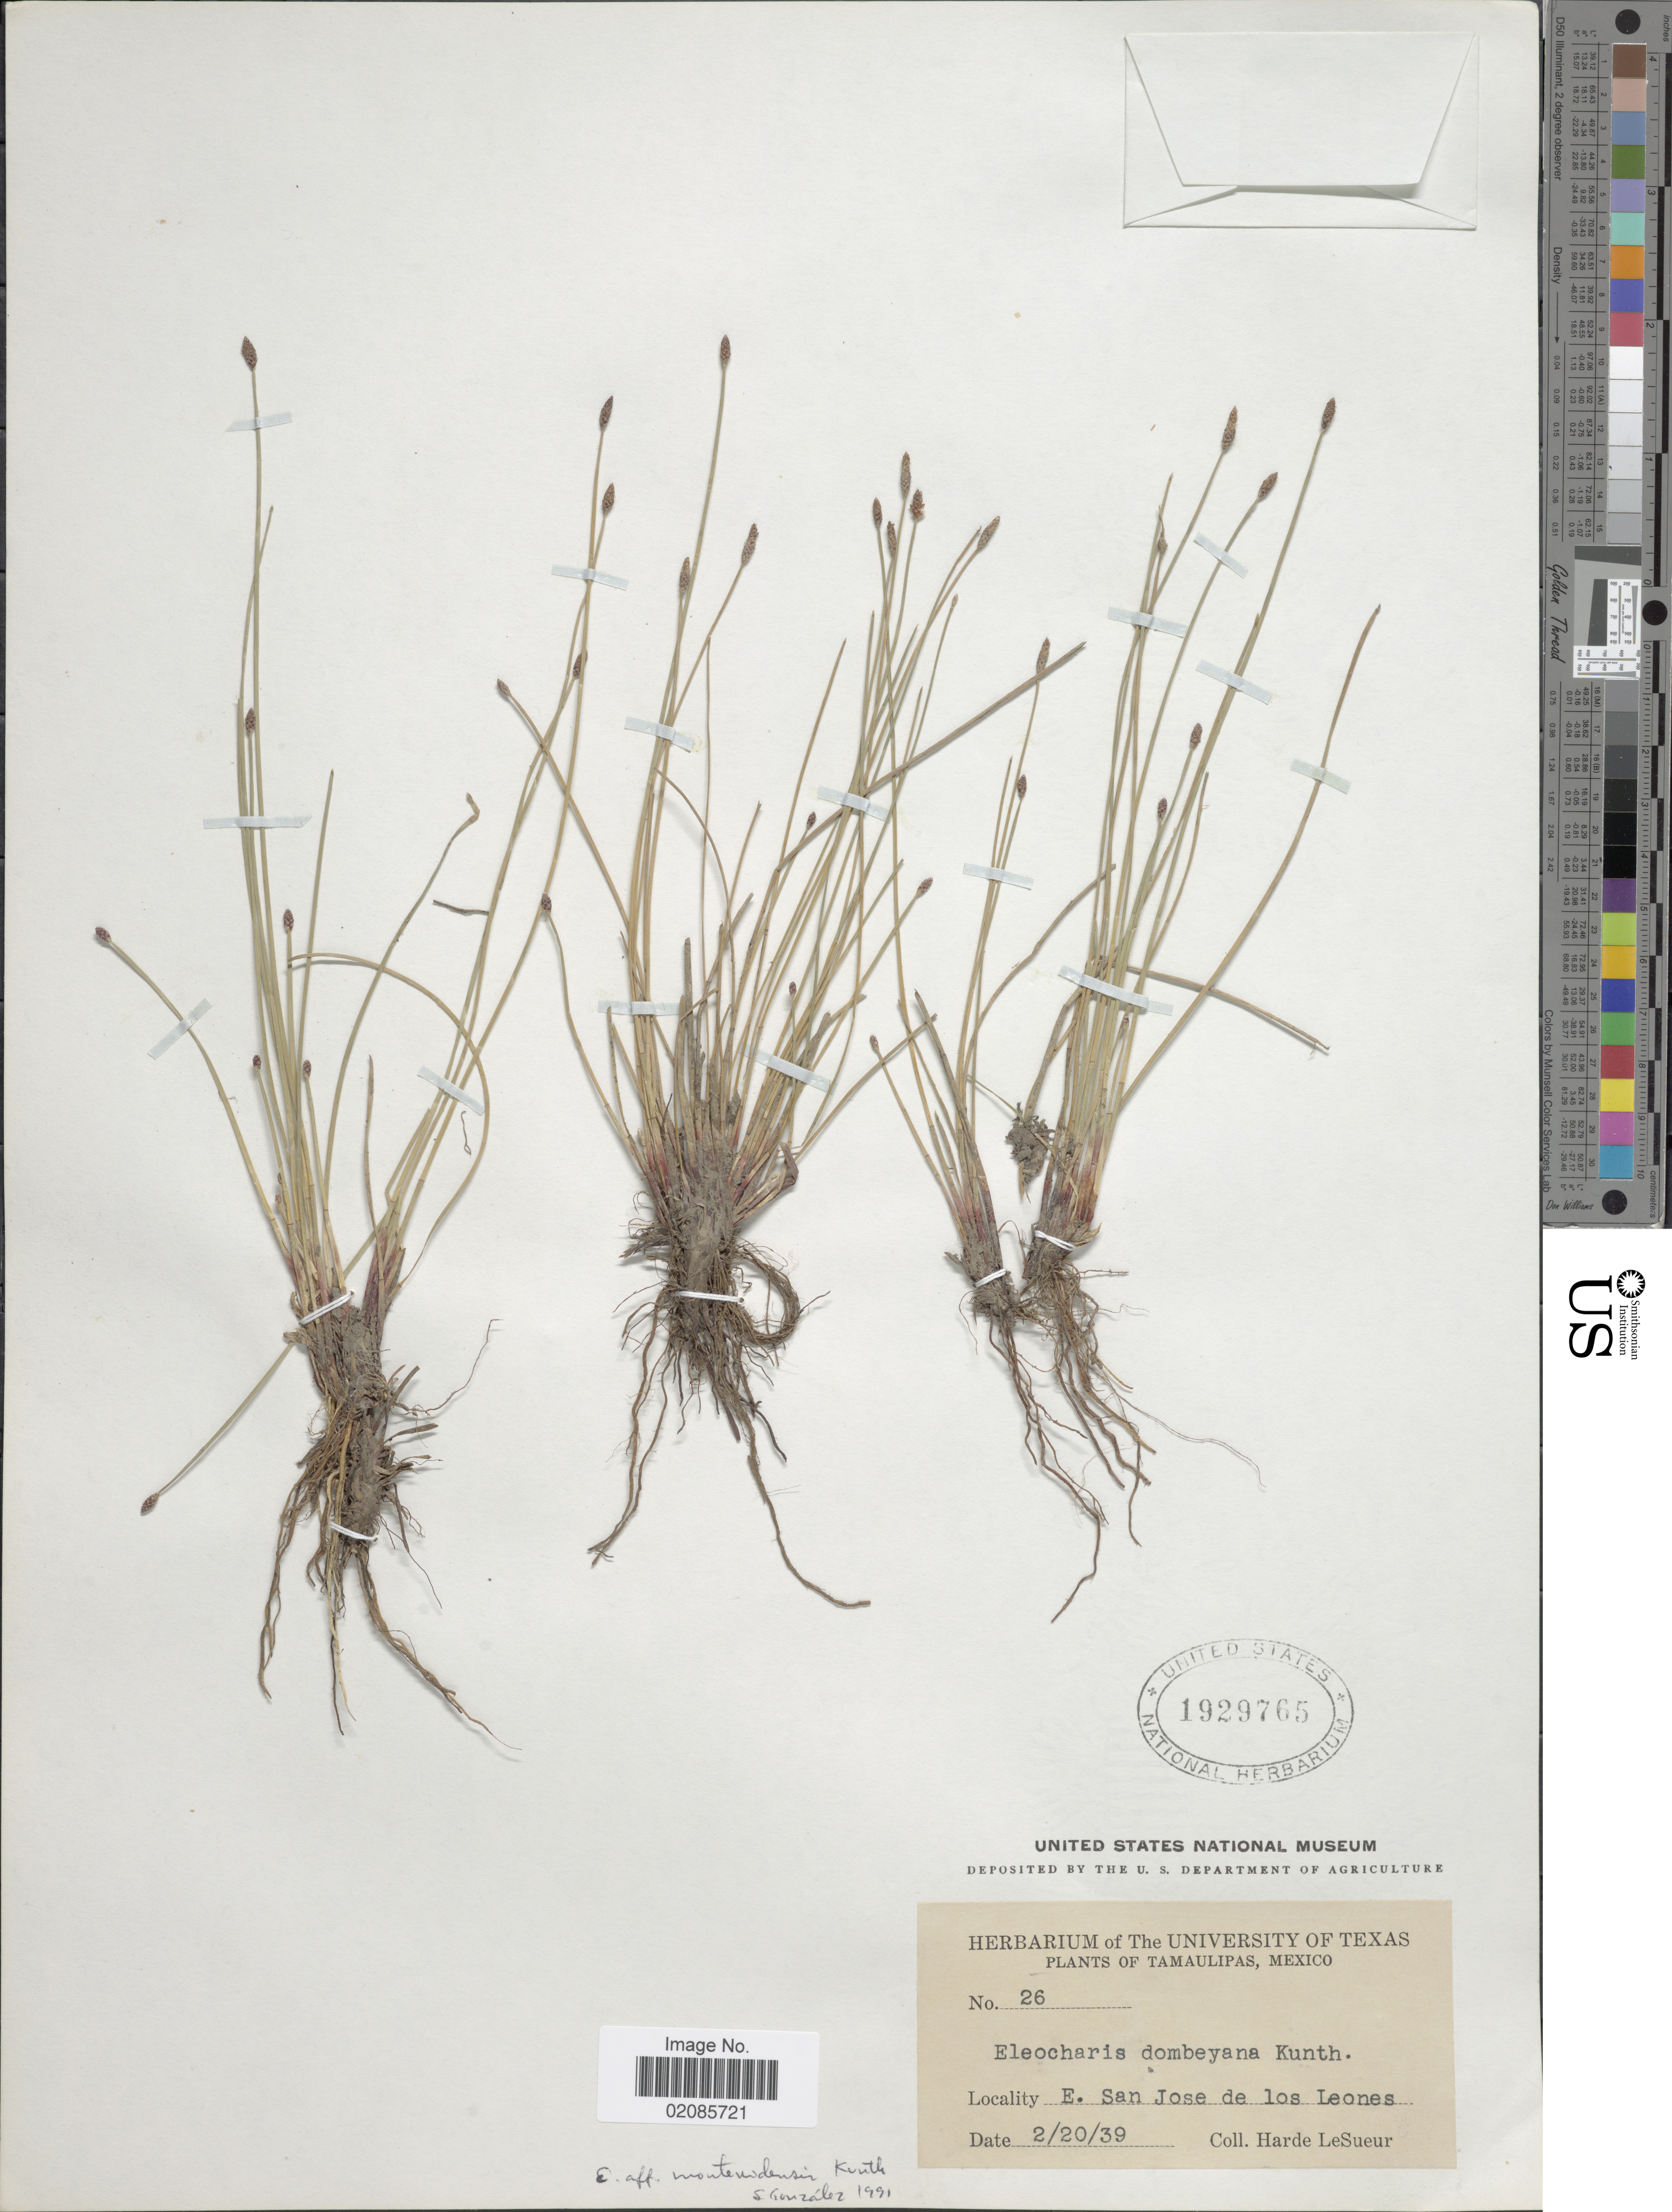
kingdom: Plantae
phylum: Tracheophyta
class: Liliopsida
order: Poales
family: Cyperaceae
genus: Eleocharis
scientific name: Eleocharis montevidensis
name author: Kunth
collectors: H. LeSueur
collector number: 26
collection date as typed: Transcribed d/m/y: 20/2/39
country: Mexico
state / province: Tamaulipas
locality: E. San Jose de los Leones.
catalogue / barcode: US 1929765